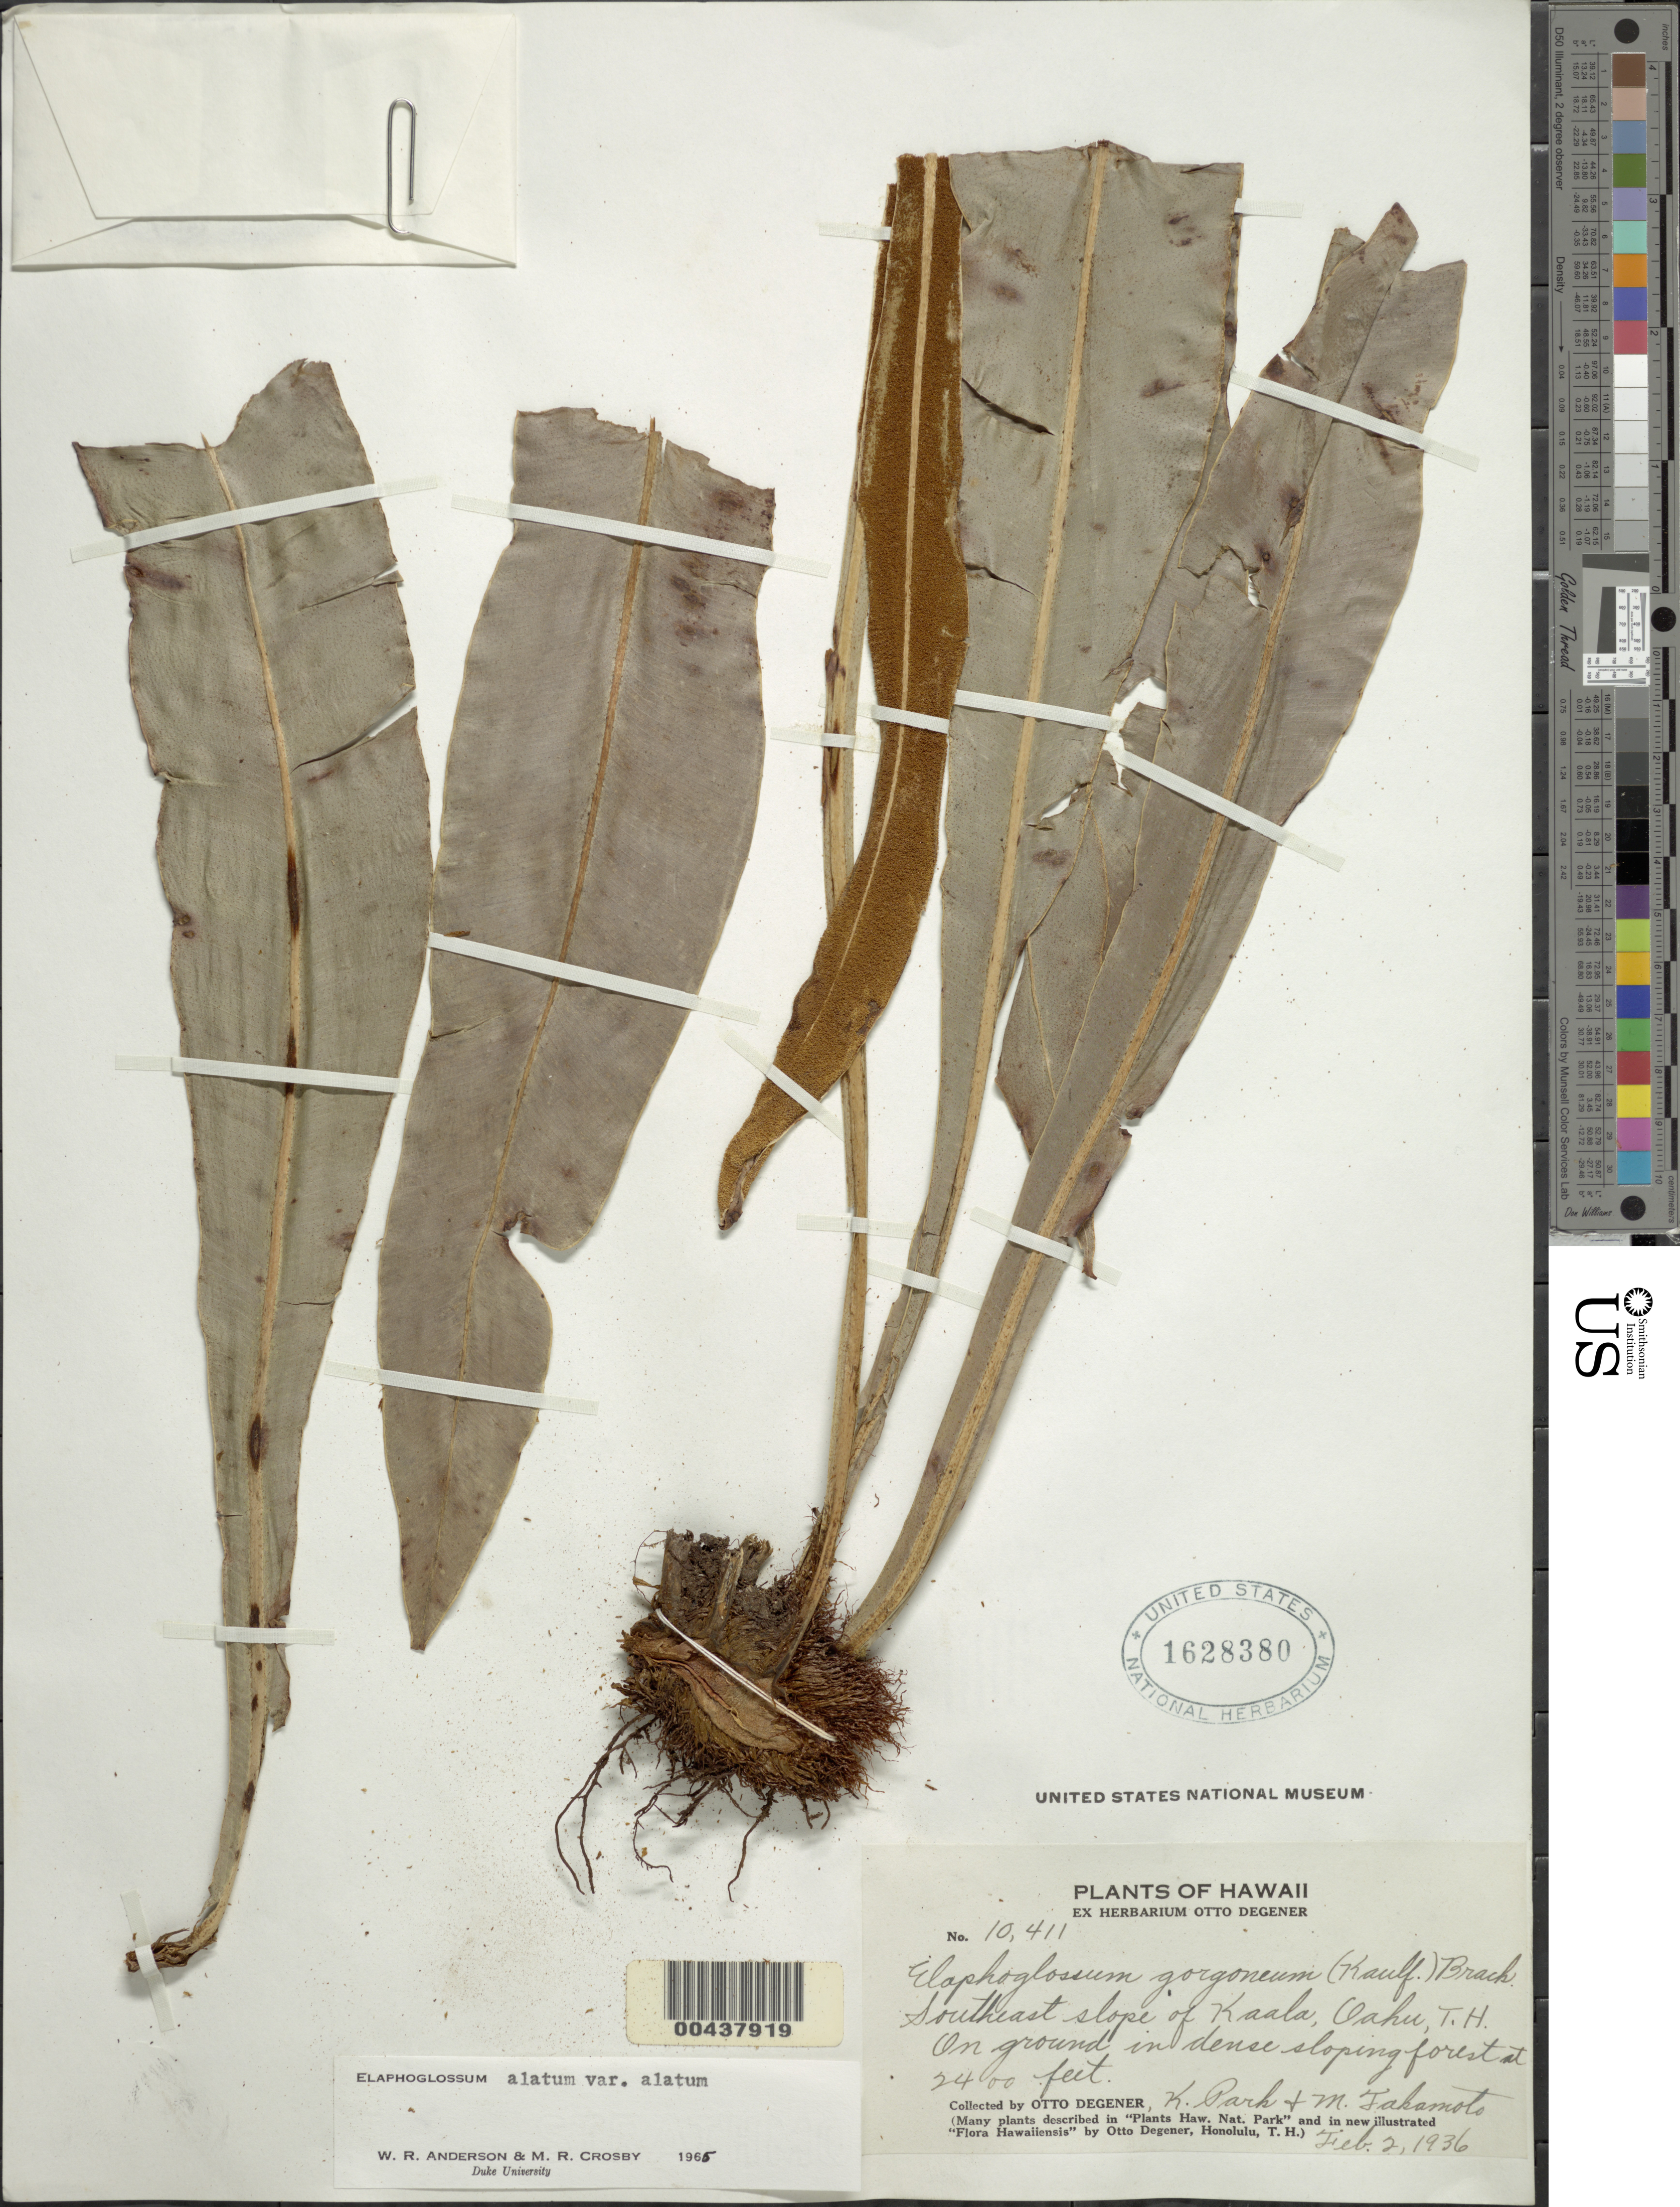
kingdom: Plantae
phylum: Tracheophyta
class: Polypodiopsida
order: Polypodiales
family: Dryopteridaceae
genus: Elaphoglossum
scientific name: Elaphoglossum alatum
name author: Gaudich.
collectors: O. Degener, K. Park & M. Takamoto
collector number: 10411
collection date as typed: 2 Feb 1936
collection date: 1936-02-02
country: United States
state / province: Hawaii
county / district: Honolulu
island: Oahu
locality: SE slope of Kaala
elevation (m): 732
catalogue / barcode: US 1628380